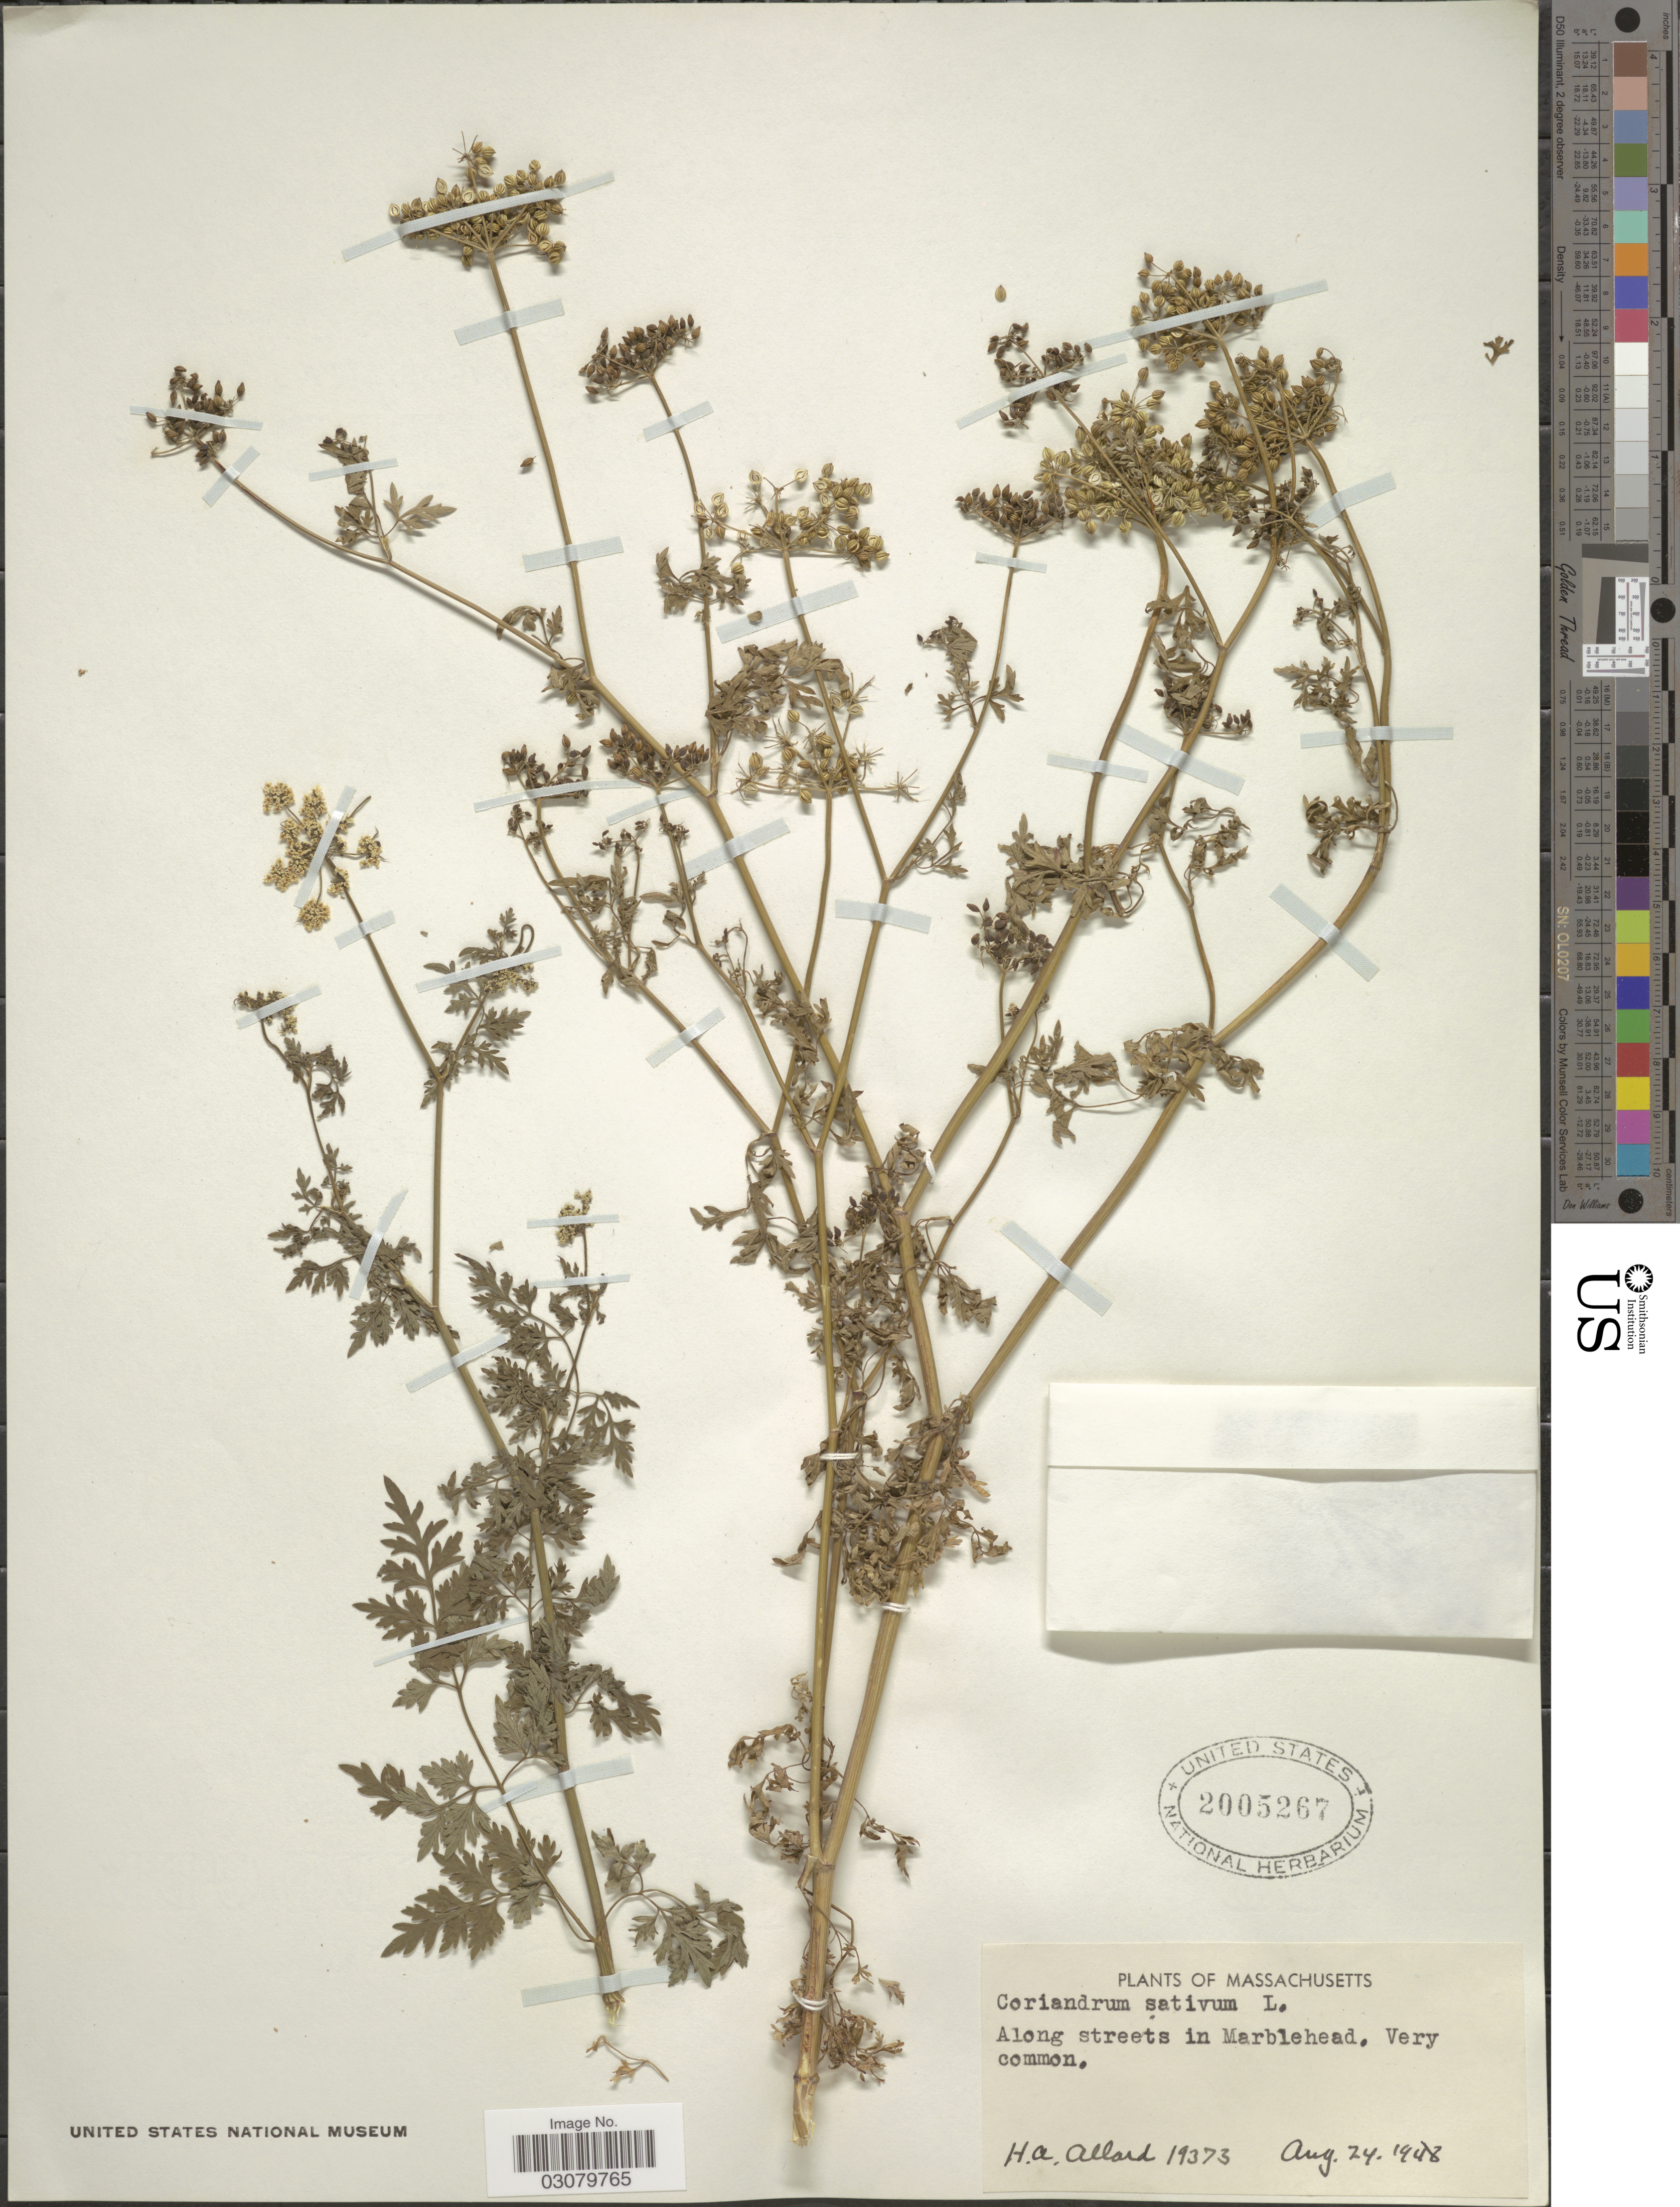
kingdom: Plantae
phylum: Tracheophyta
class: Magnoliopsida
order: Apiales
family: Apiaceae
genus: Coriandrum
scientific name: Coriandrum sativum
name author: L.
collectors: H. A. Allard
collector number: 19373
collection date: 1948-08-24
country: United States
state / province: Massachusetts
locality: Along streets in Marblehead.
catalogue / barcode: US 2005267